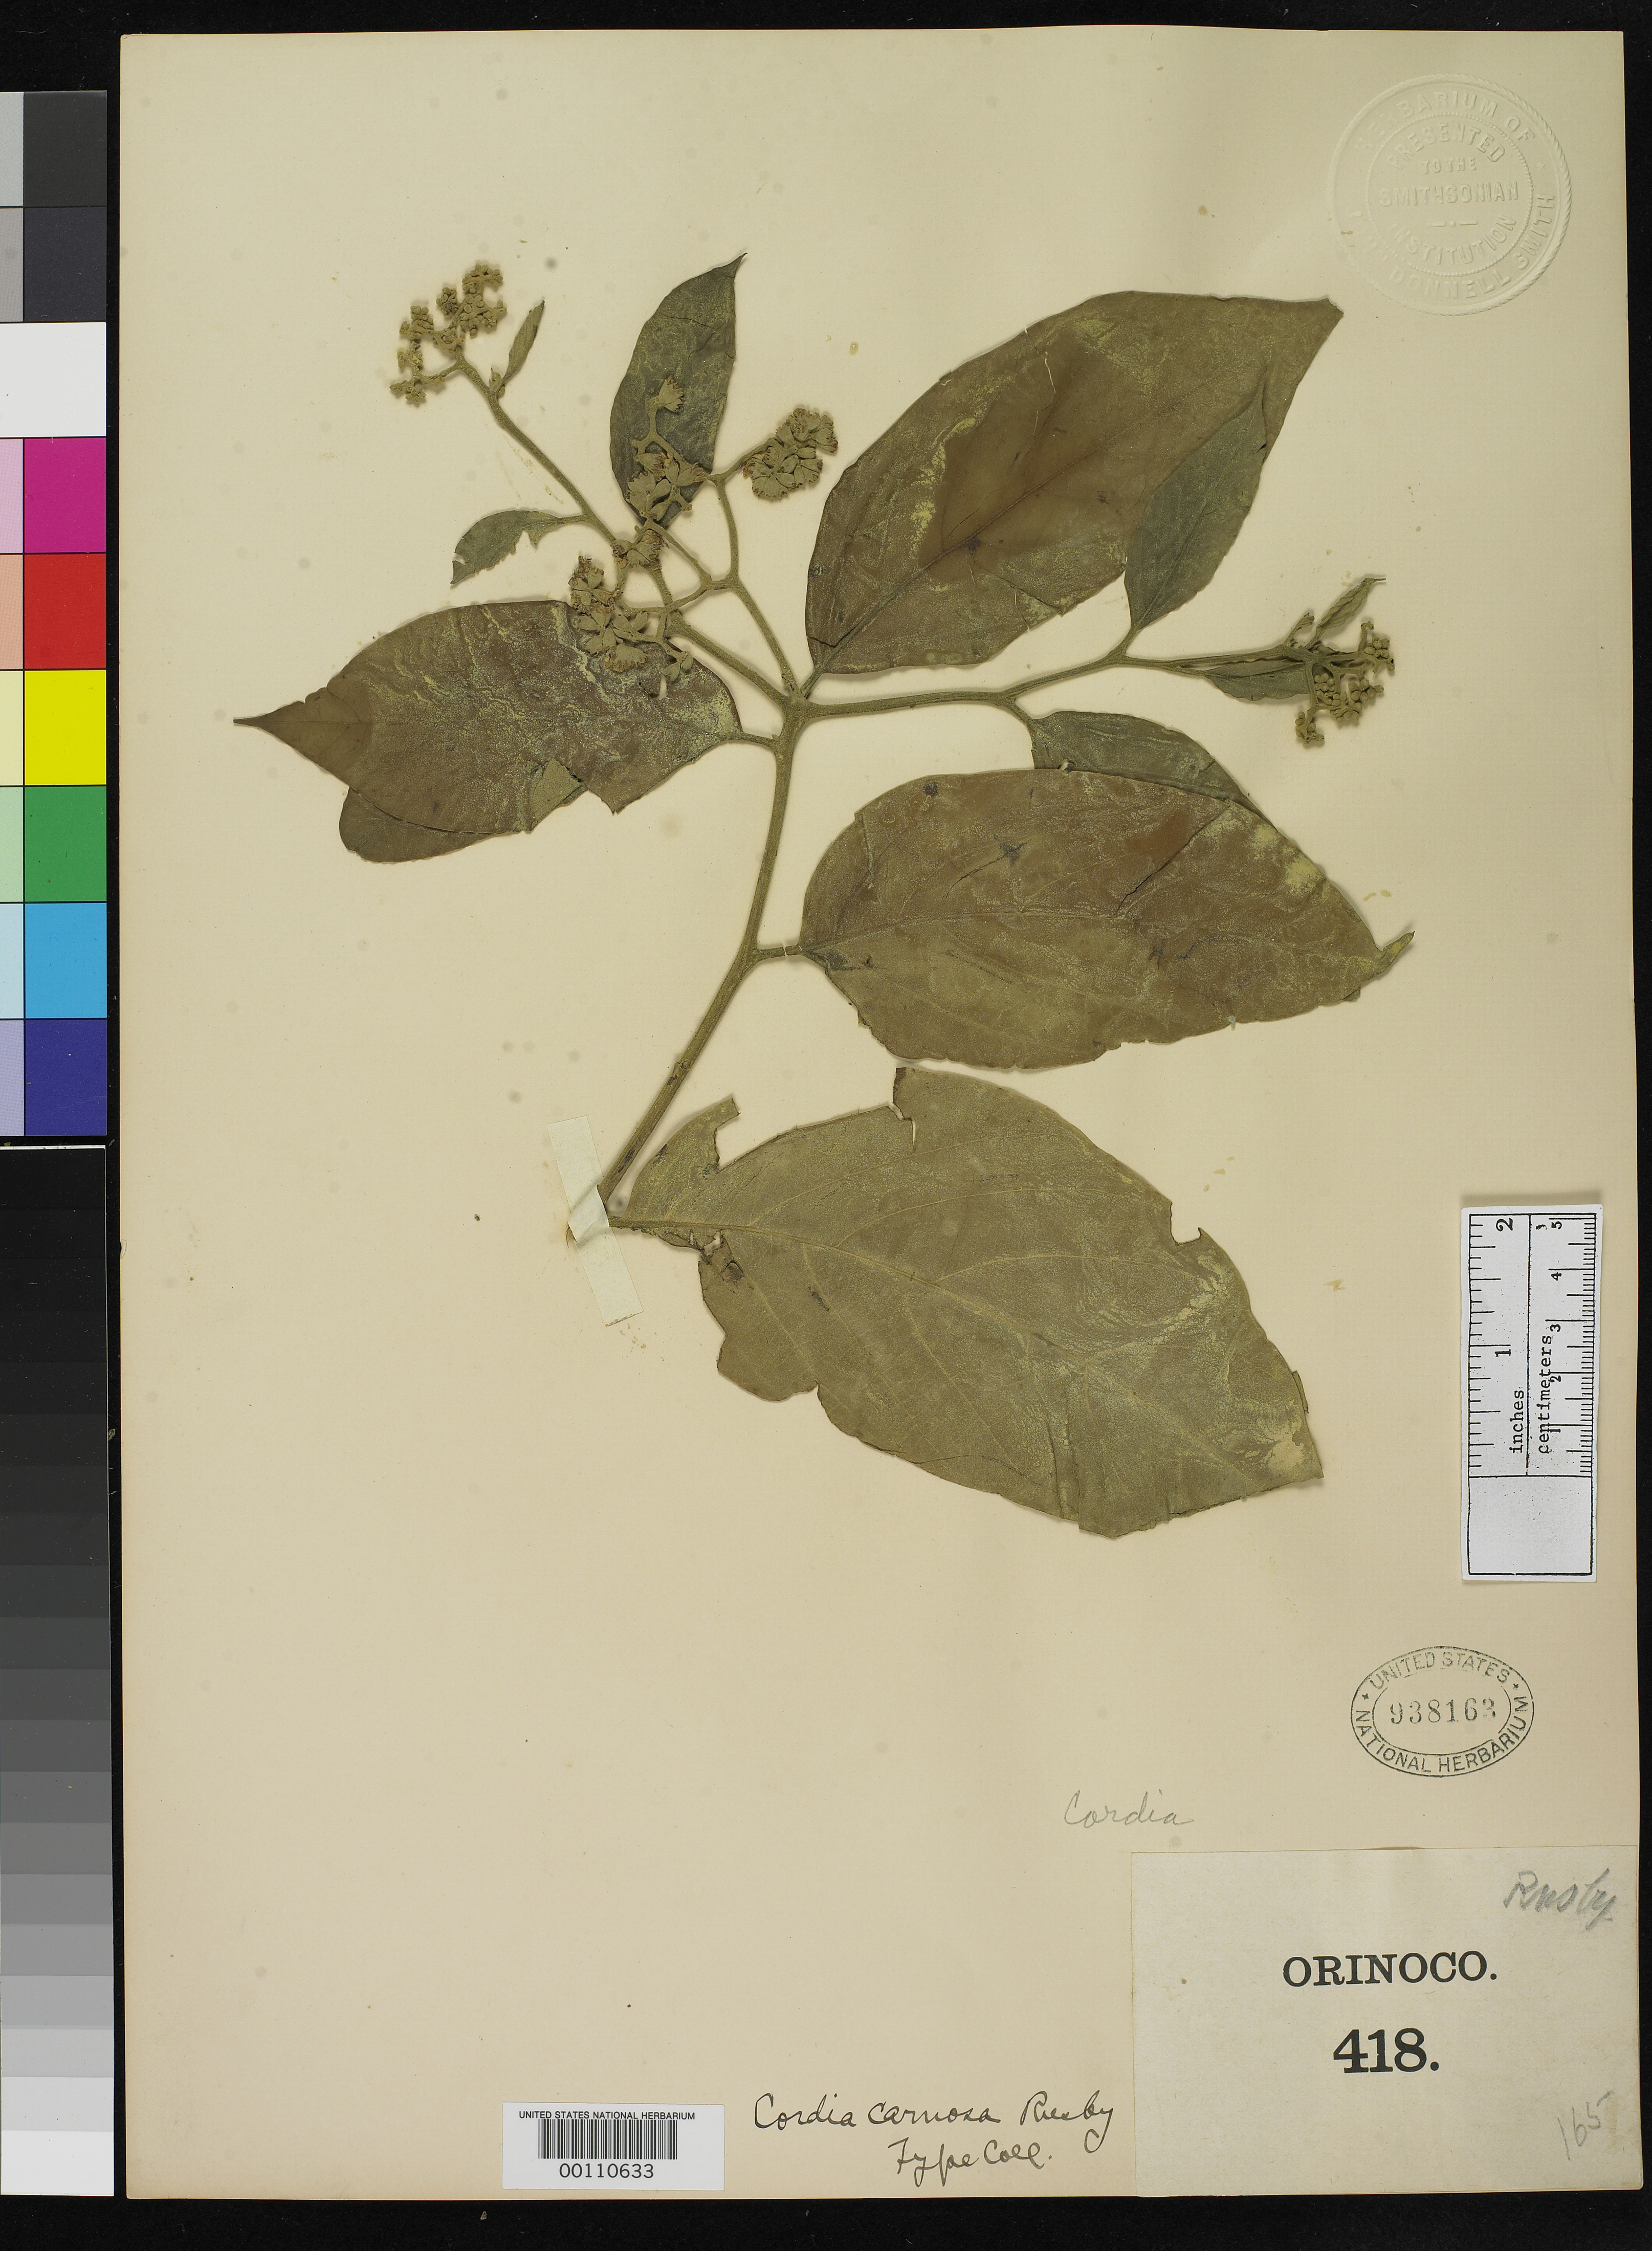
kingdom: Plantae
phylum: Tracheophyta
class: Magnoliopsida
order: Boraginales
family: Cordiaceae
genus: Cordia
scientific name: Cordia carnosa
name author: Rusby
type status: Isotype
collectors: H. H. Rusby & R. Squires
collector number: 418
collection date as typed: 1896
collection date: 1896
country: Venezuela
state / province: Delta Amacuro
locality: Lower Orinoco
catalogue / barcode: US 938163